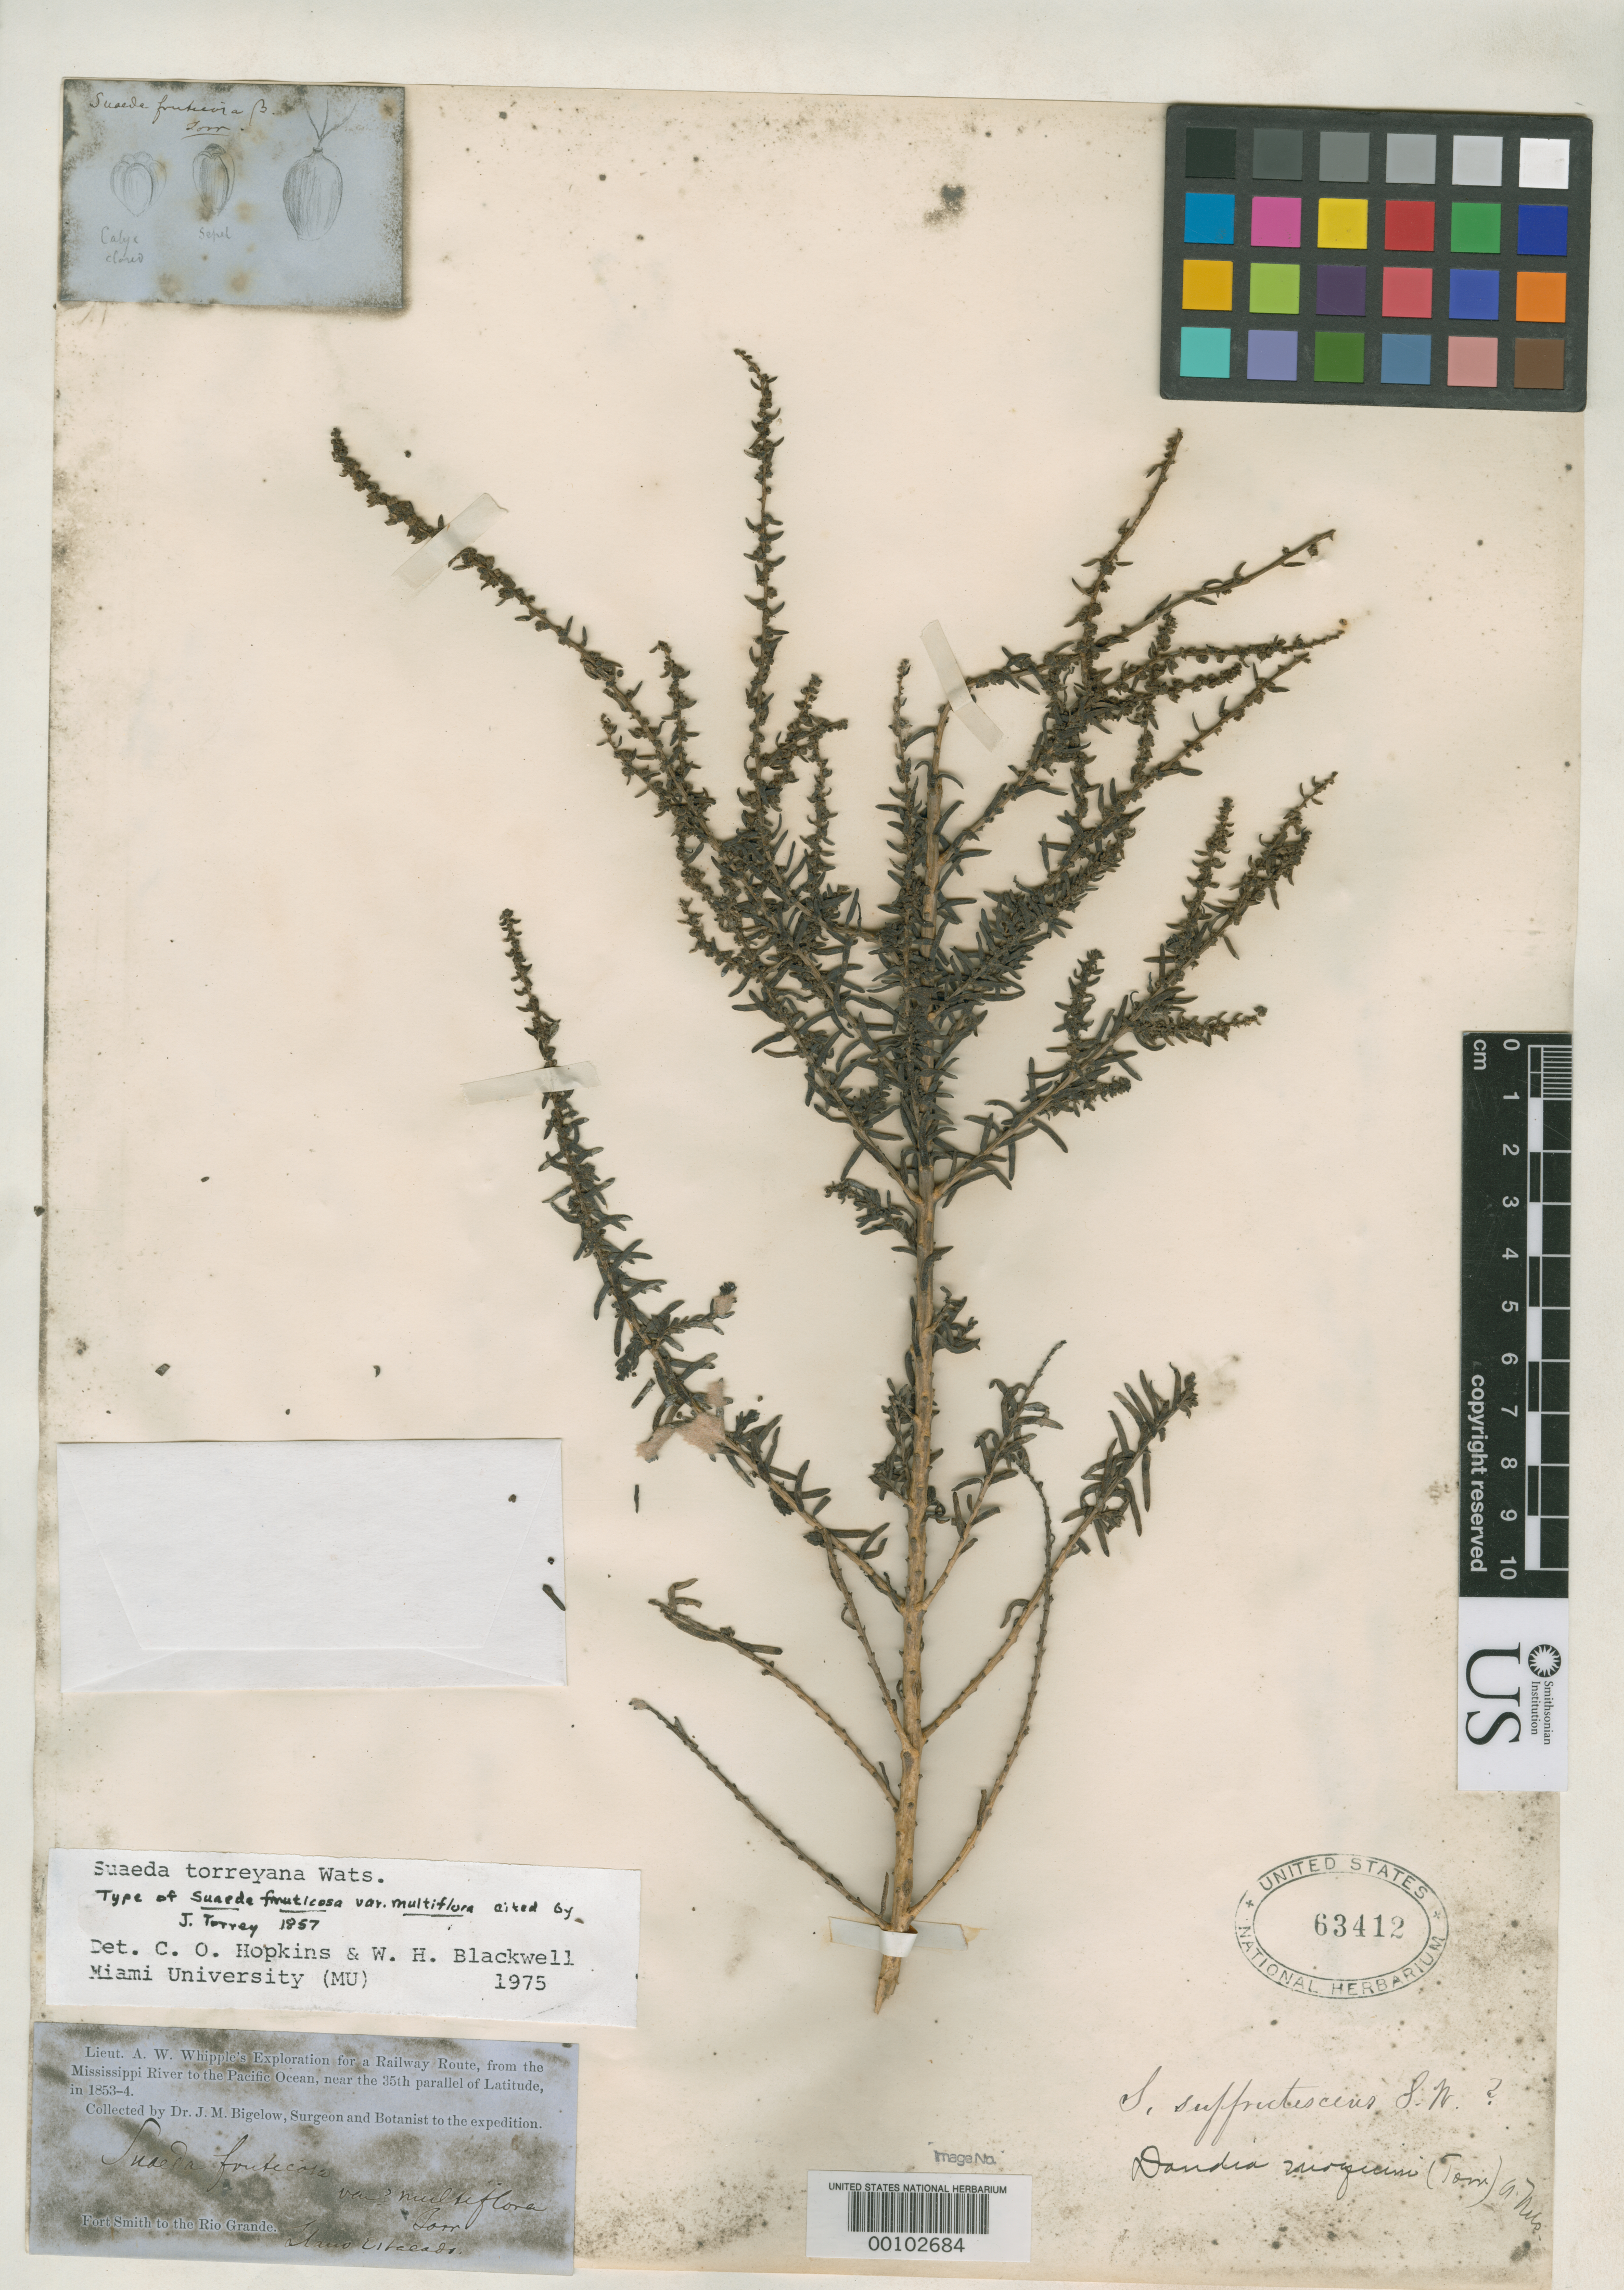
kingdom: Plantae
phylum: Tracheophyta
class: Magnoliopsida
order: Caryophyllales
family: Amaranthaceae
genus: Suaeda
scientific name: Suaeda fruticosa var. multiflora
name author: Torr.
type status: Isotype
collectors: J. M. Bigelow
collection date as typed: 1853 to -- --- 1854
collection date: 1853/1854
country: United States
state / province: New Mexico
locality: Llano Estacado, on route from Fort Smith to the Rio Grande.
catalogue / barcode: US 63412